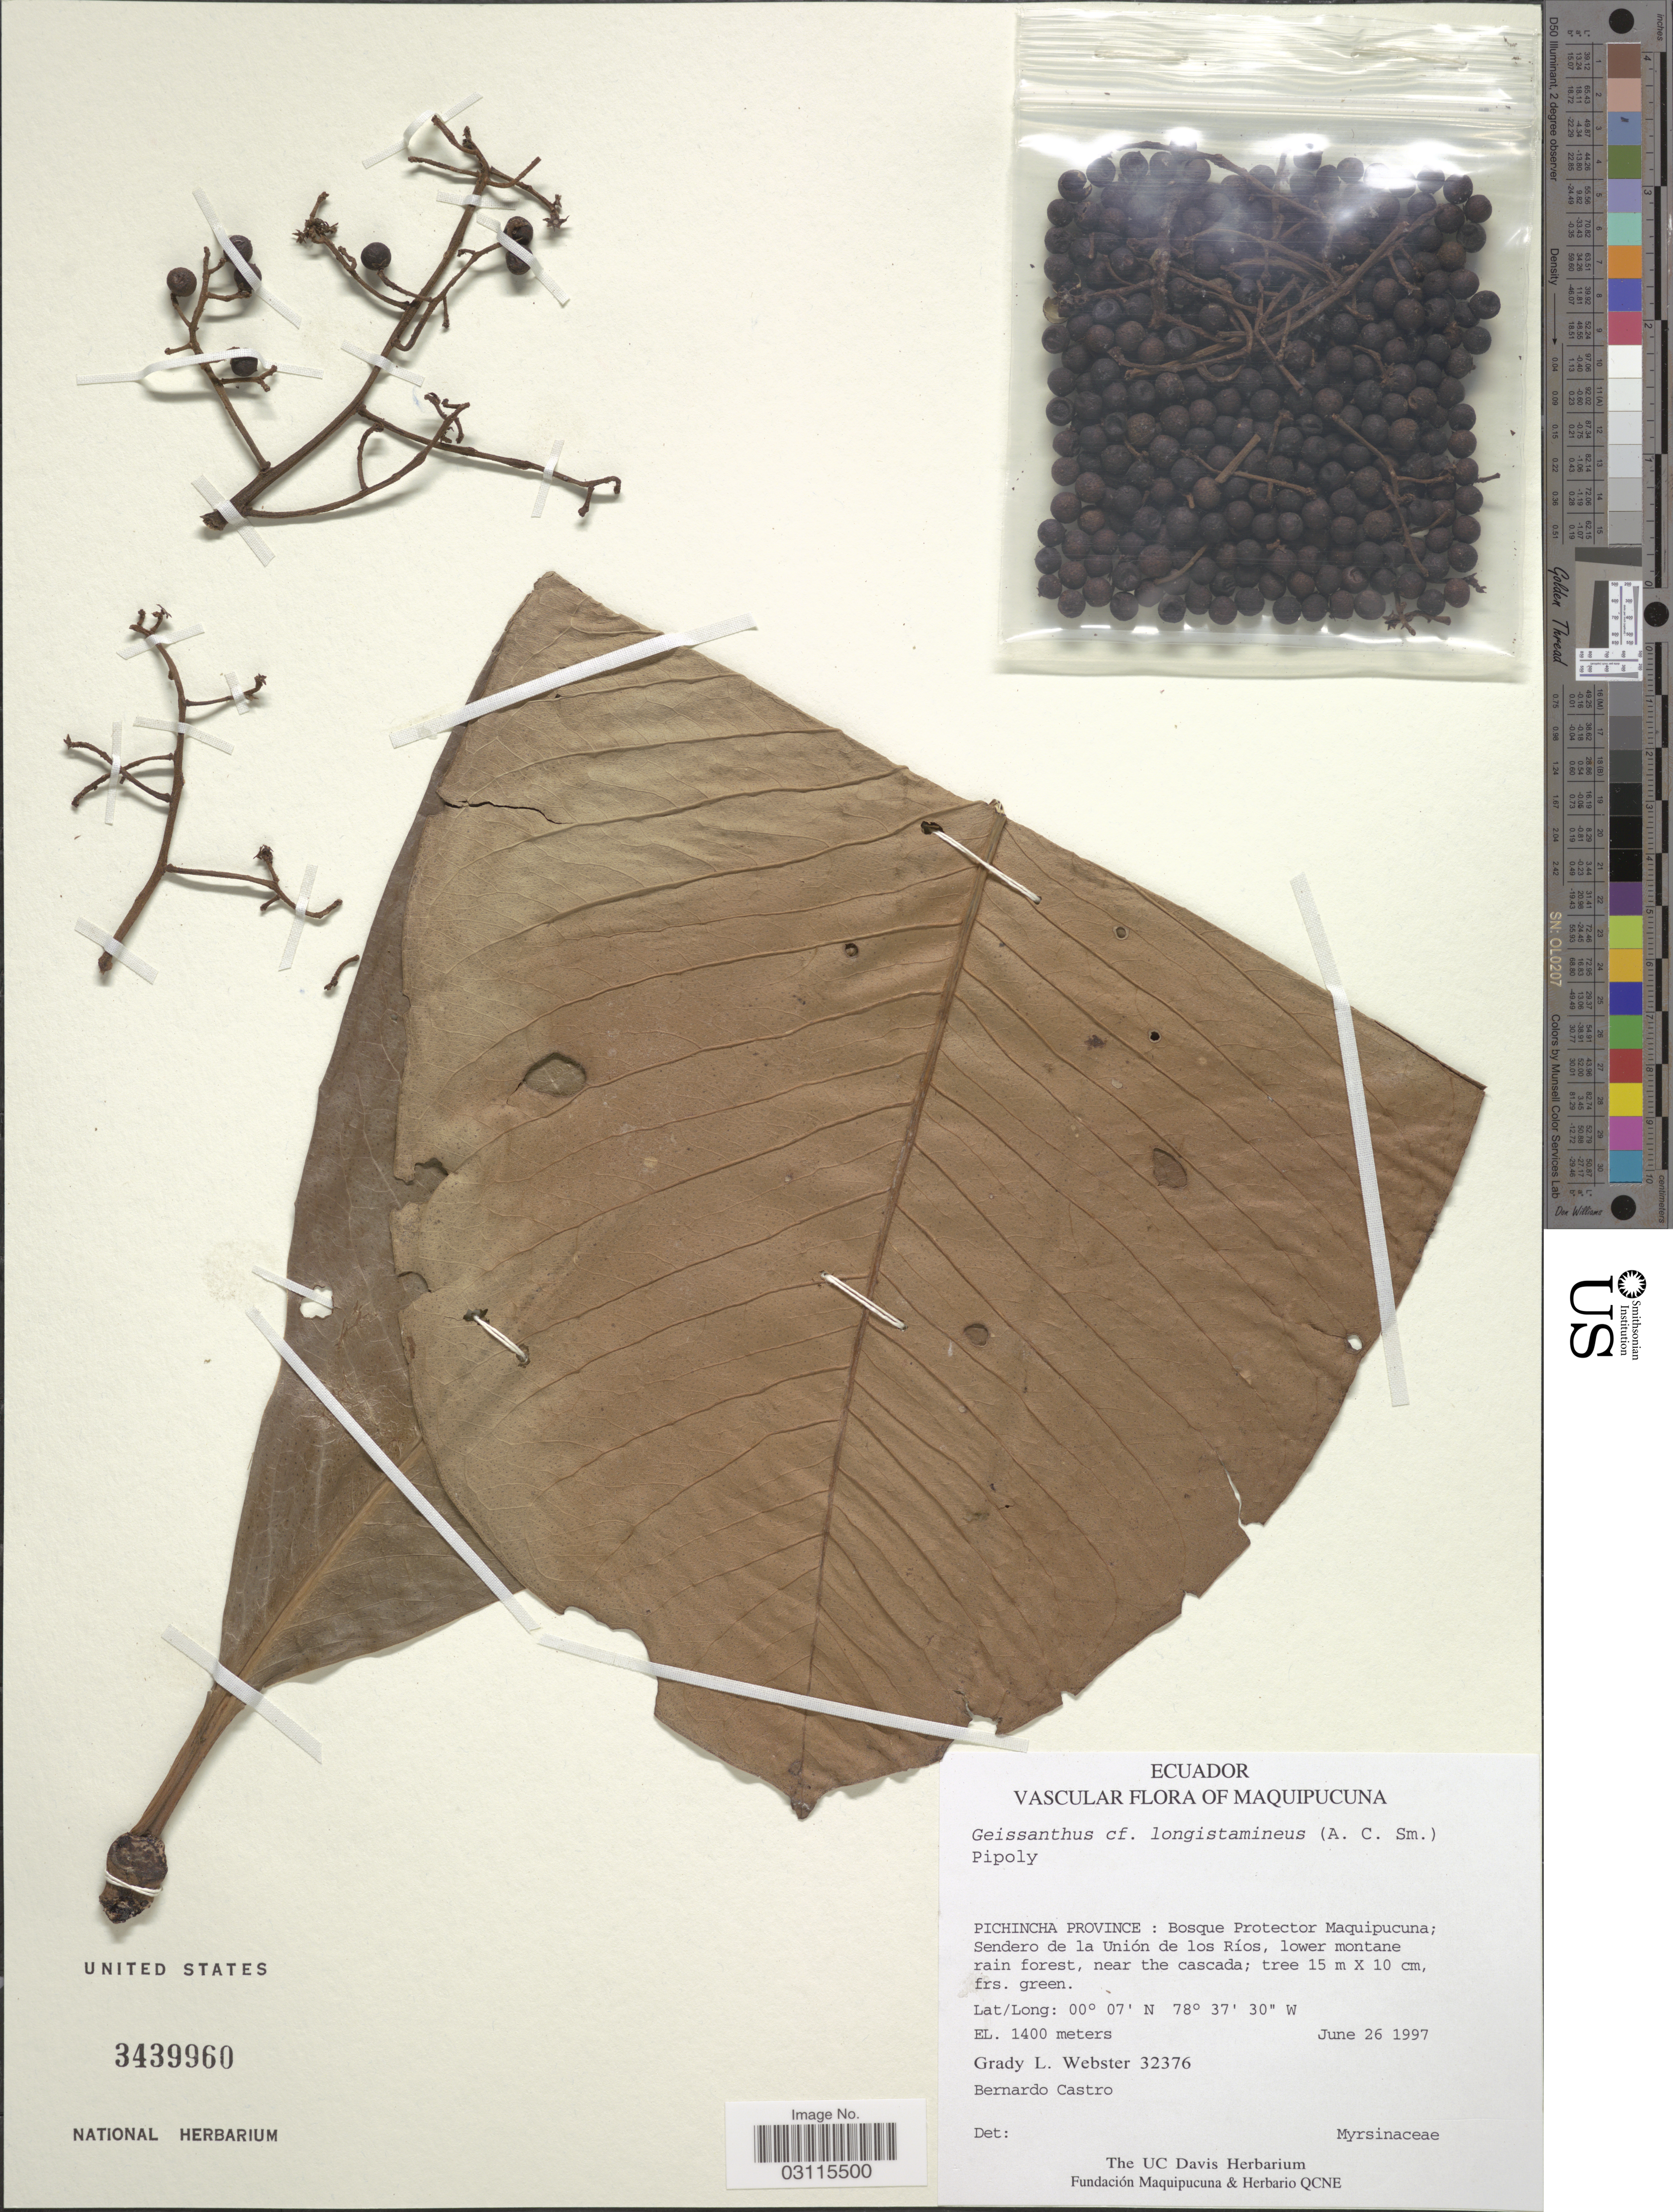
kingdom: Plantae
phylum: Tracheophyta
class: Magnoliopsida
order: Ericales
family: Primulaceae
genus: Geissanthus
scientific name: Geissanthus longistamineus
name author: (A.C. Sm.) Pipoly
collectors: G. L. Webster & B. Castro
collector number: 32376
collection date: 1997-06-26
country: Ecuador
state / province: Pichincha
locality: Pichincha Province: Bosque Protector Maquipucuna; Sendero de la Unión de los Ríos, lower montane rain forest, near the cascada.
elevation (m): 1400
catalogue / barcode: US 3439960